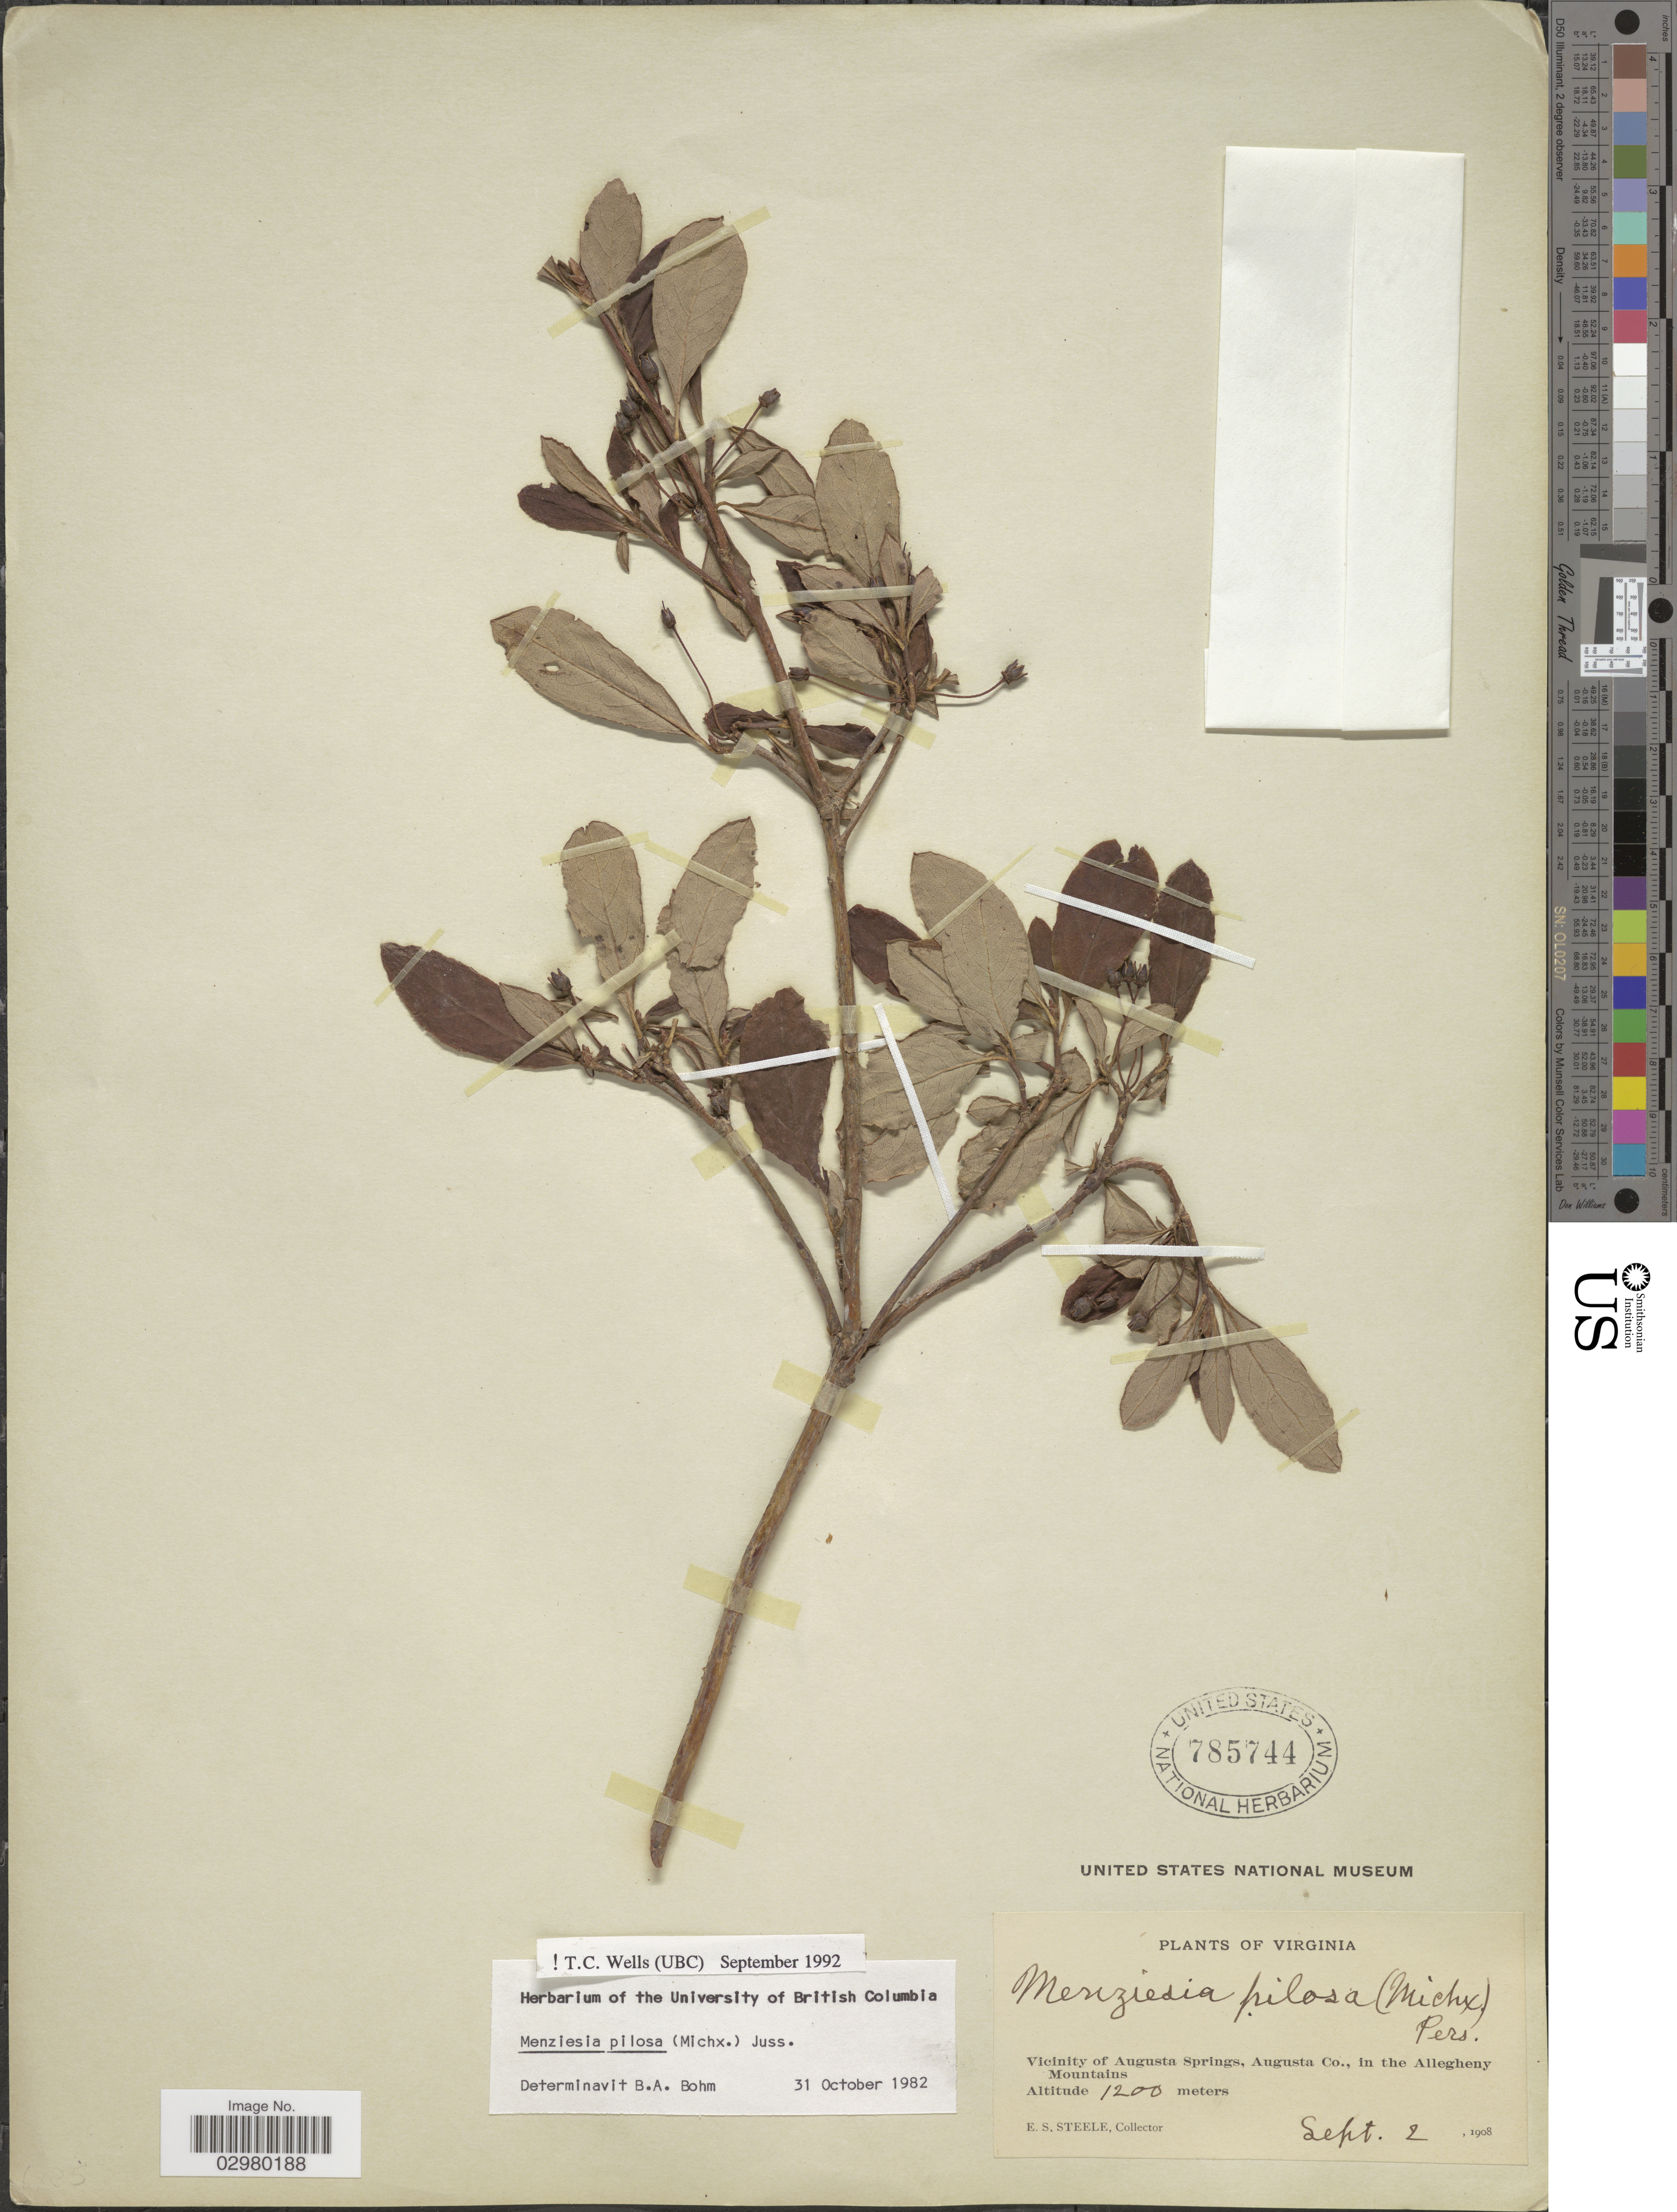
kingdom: Plantae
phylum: Tracheophyta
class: Magnoliopsida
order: Ericales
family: Ericaceae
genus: Menziesia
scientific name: Menziesia pilosa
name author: (Michx.) Juss.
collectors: E. Steele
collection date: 1908-09-02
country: United States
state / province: Virginia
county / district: Augusta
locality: Vicinity of Augusta Springs, Augusta Co., in the Allegheny Mountains.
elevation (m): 1200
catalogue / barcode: US 785744